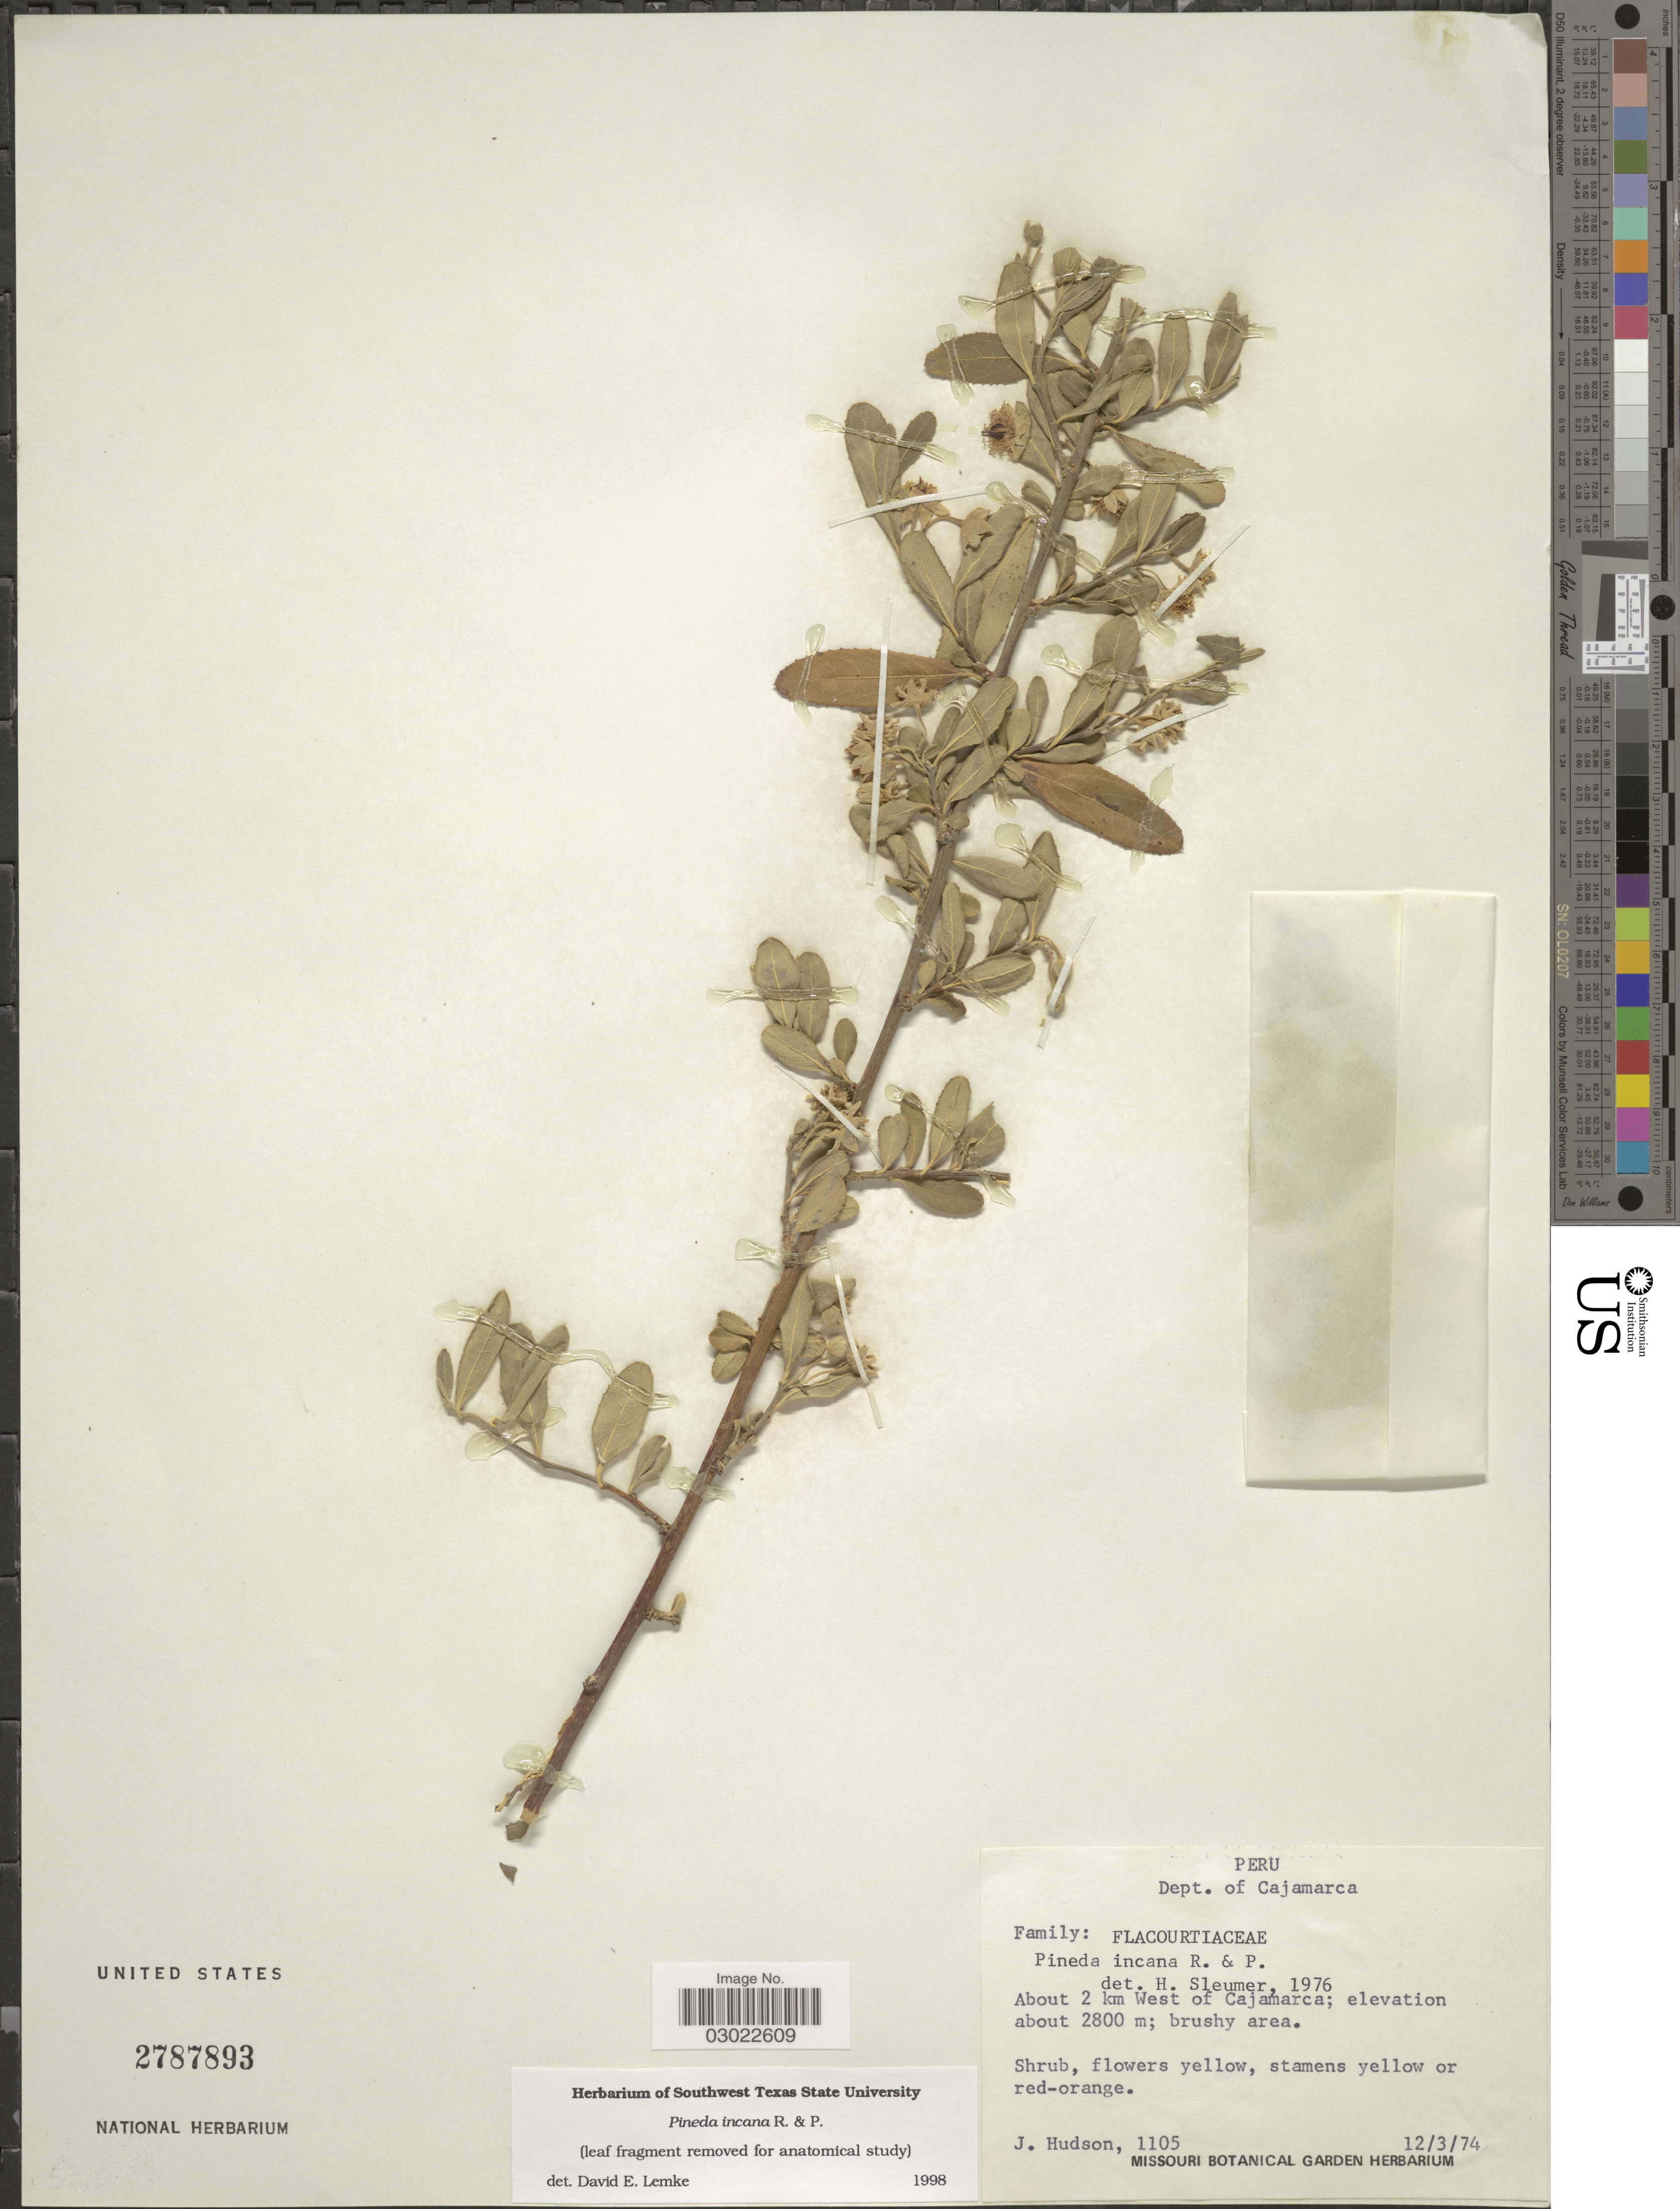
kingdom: Plantae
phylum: Tracheophyta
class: Magnoliopsida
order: Malpighiales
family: Salicaceae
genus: Pineda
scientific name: Pineda incana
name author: Ruiz & Pav.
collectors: J. Hudson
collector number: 1105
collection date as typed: Transcribed d/m/y: 12/3/74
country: Peru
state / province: Cajamarca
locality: Dept. of Cajamarca. About 2 km West of Cajamarca.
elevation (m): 2800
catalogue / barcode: US 2787893